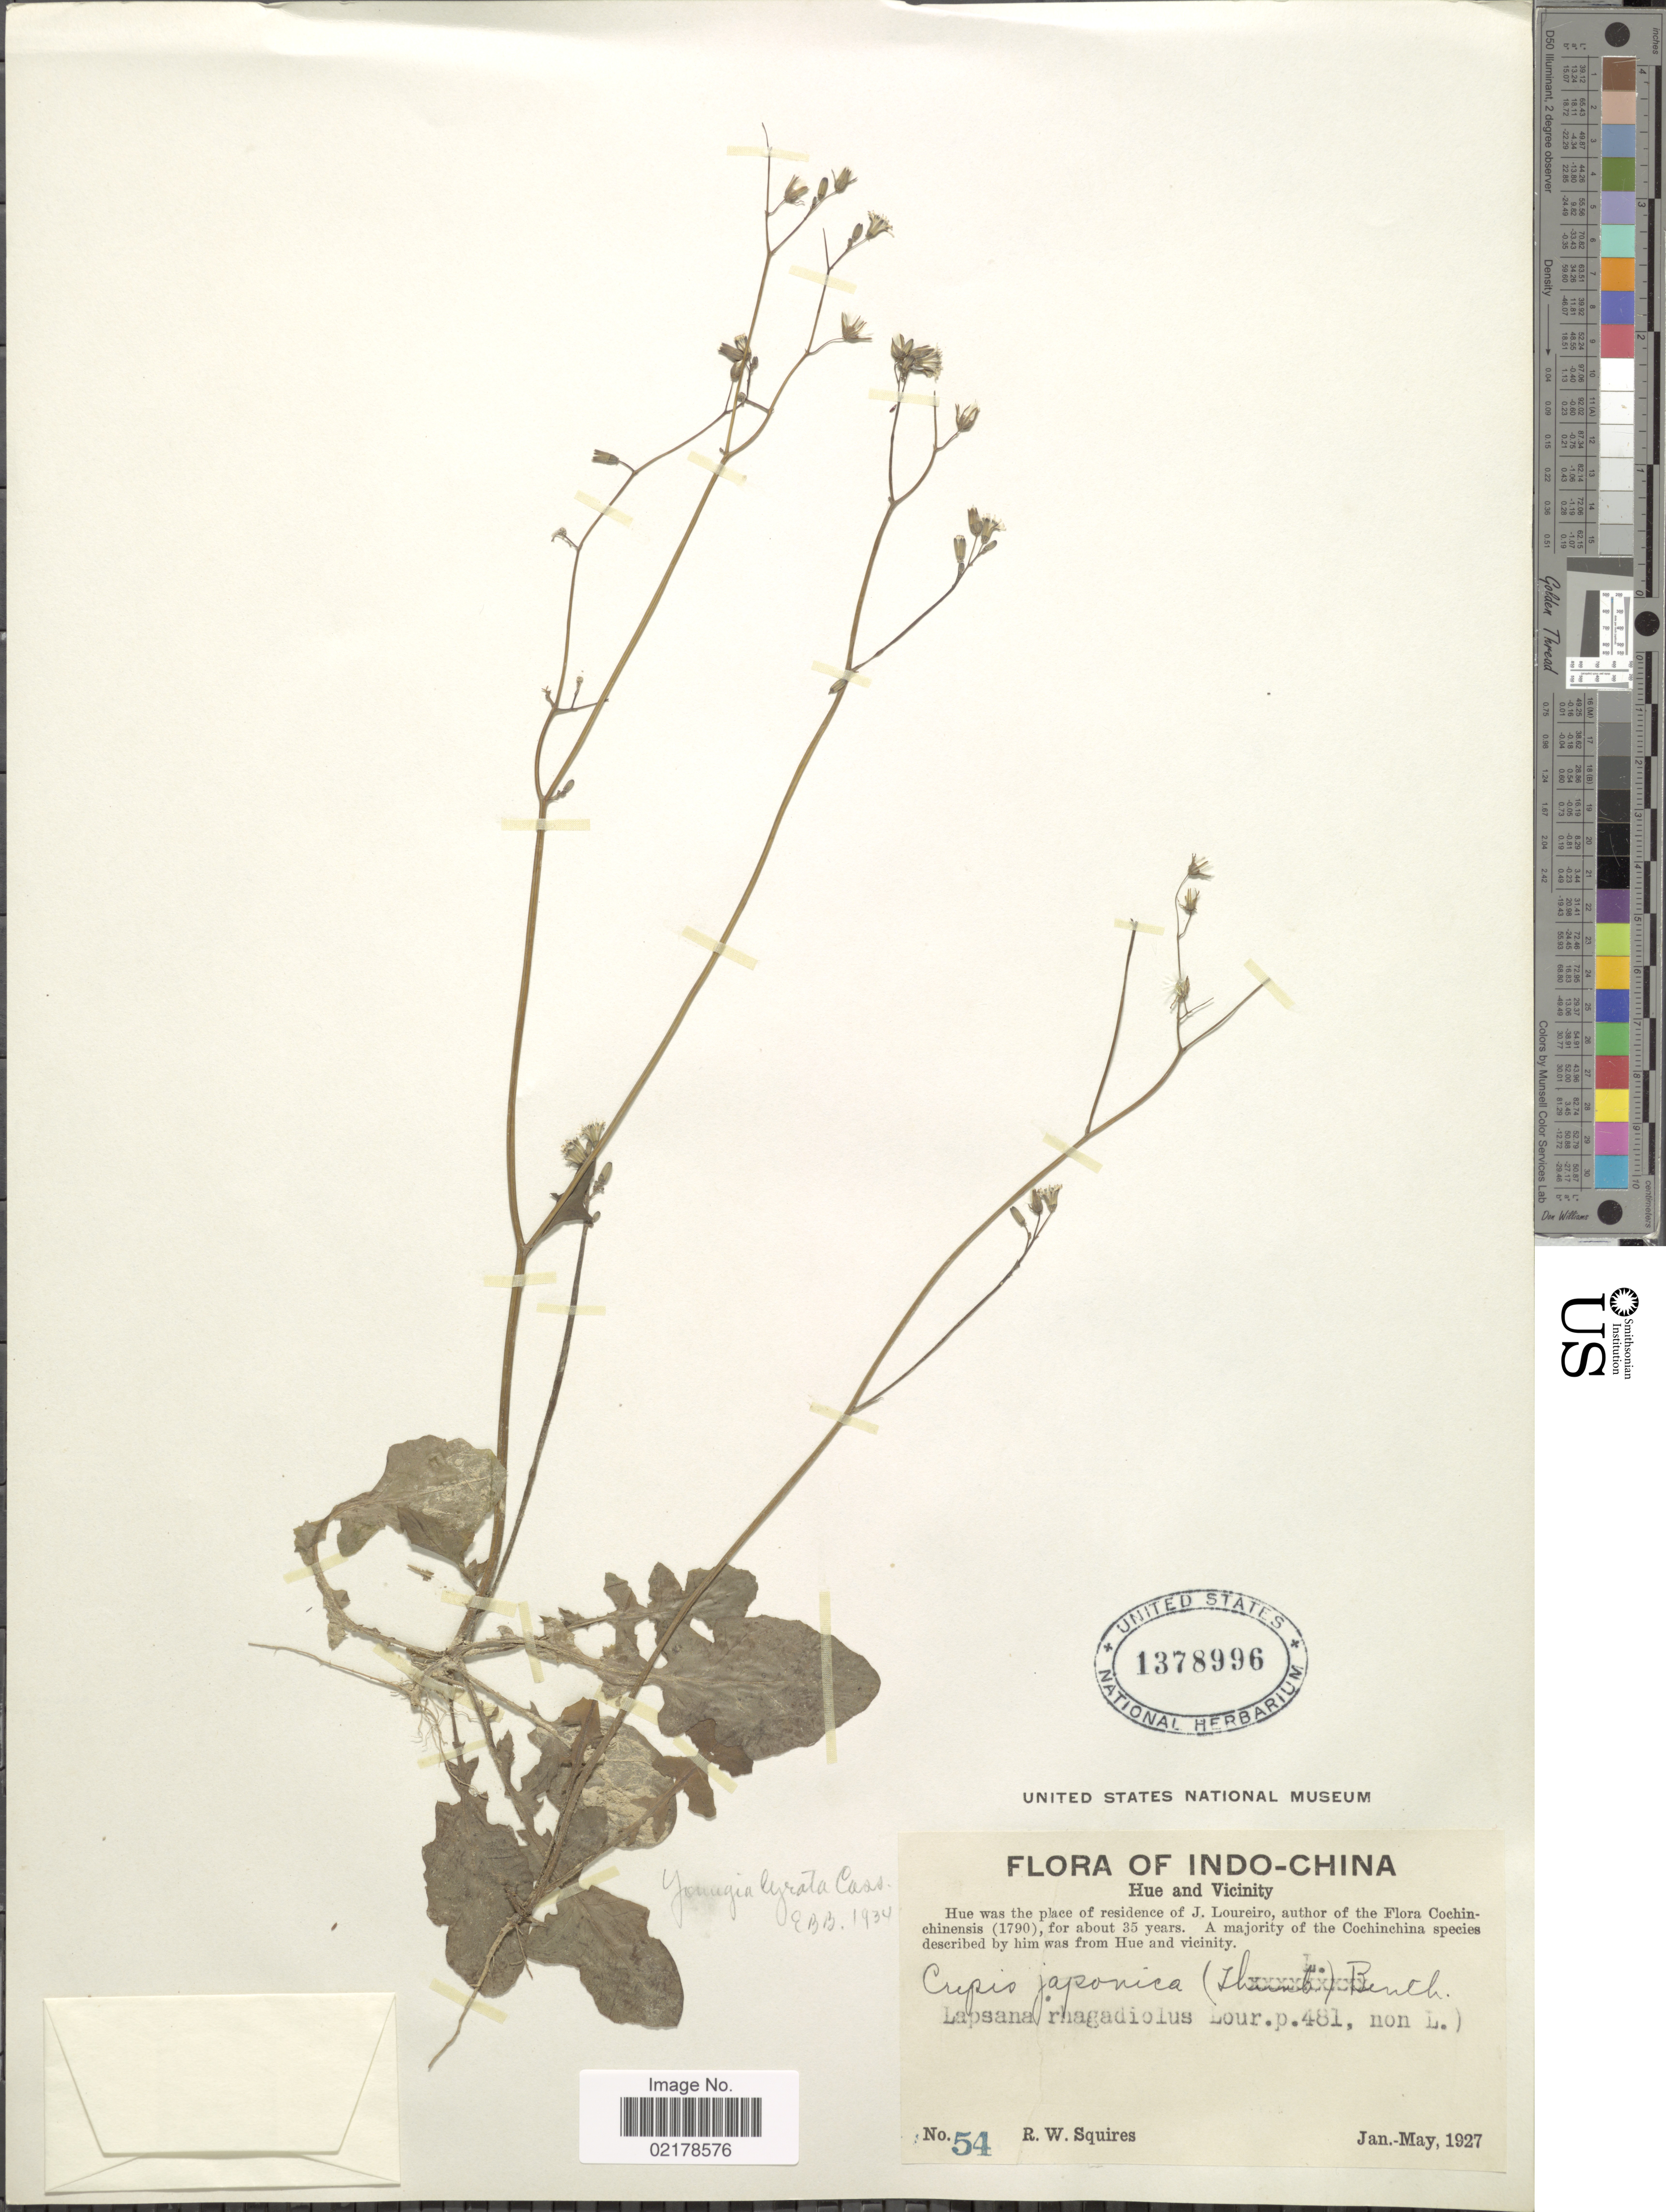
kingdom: Plantae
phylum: Tracheophyta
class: Magnoliopsida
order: Asterales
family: Asteraceae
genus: Youngia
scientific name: Youngia japonica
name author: (L.) DC.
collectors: R. Squires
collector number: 54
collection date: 1927-01/1927-05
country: Vietnam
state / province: Thua Thien-Hue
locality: Hue and Vicinity, Hue was the place of residence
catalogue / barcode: US 1378996